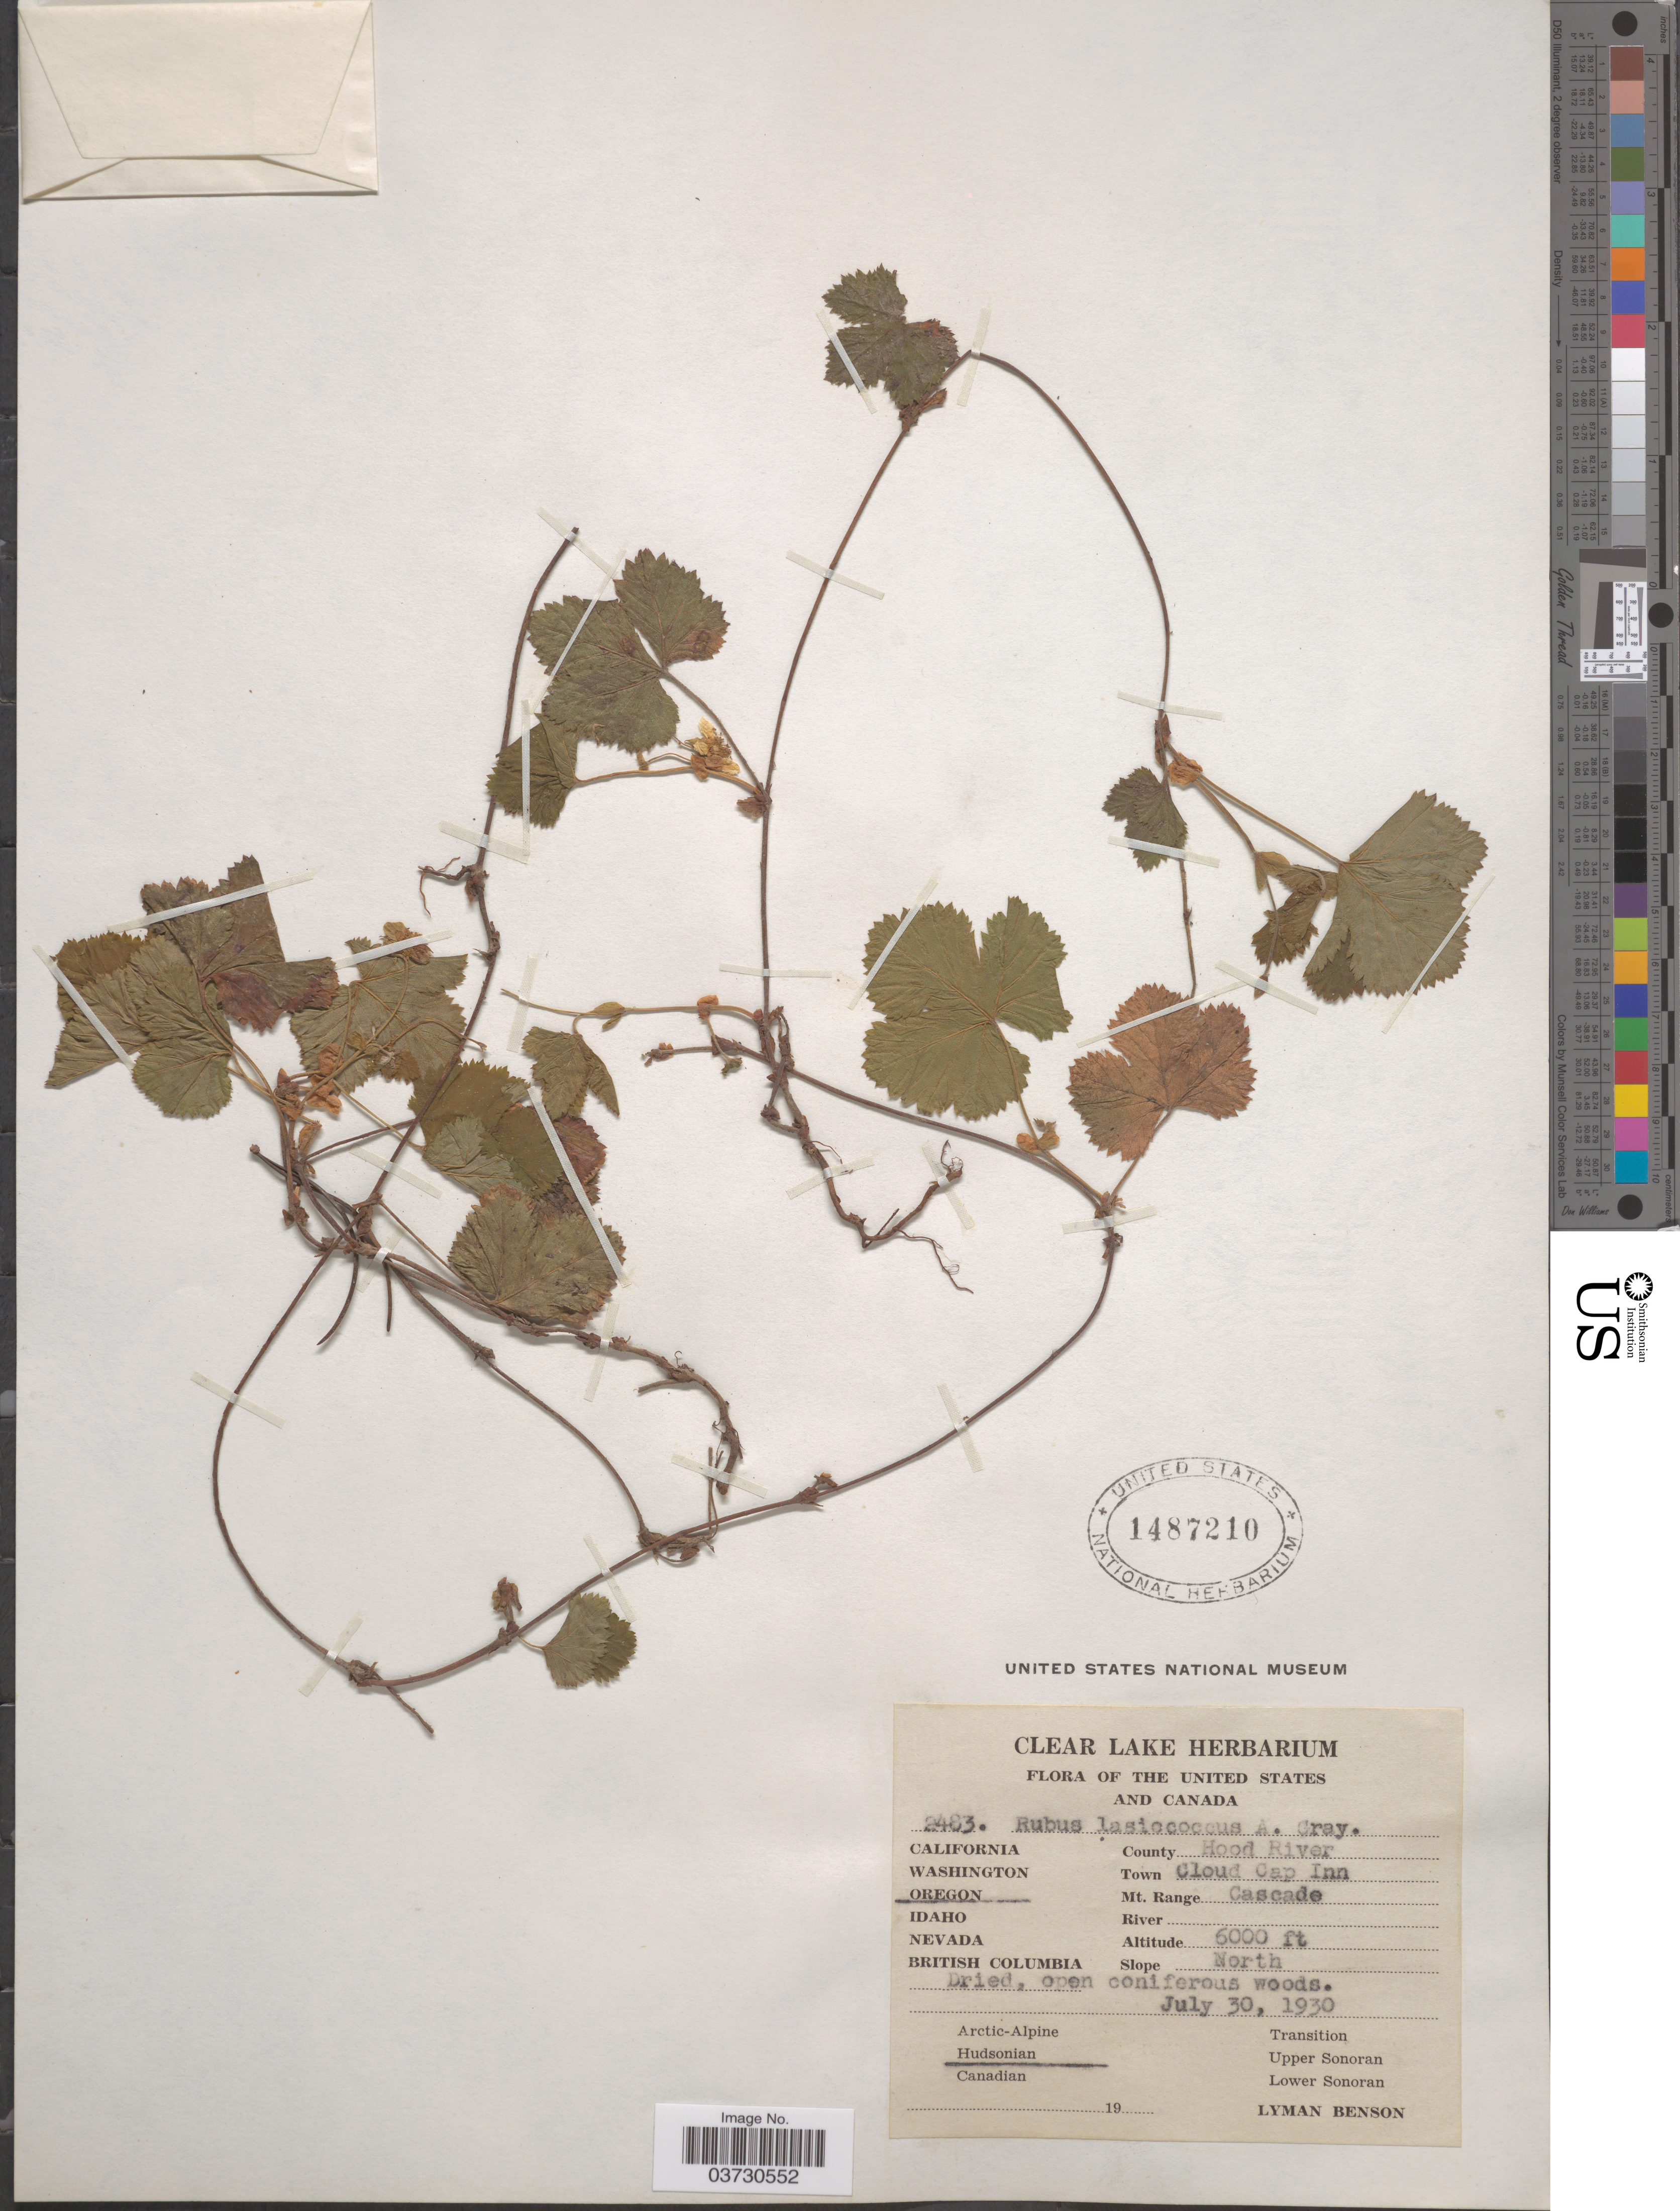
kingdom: Plantae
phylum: Tracheophyta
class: Magnoliopsida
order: Rosales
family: Rosaceae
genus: Rubus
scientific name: Rubus lasiococcus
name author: A. Gray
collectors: L. D. Benson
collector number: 2483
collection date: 1930-07-30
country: United States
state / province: Oregon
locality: County Hood River. Town Cloud Cap Inn. Mt. Range Cascade. Slope North.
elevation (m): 1829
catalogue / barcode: US 1487210